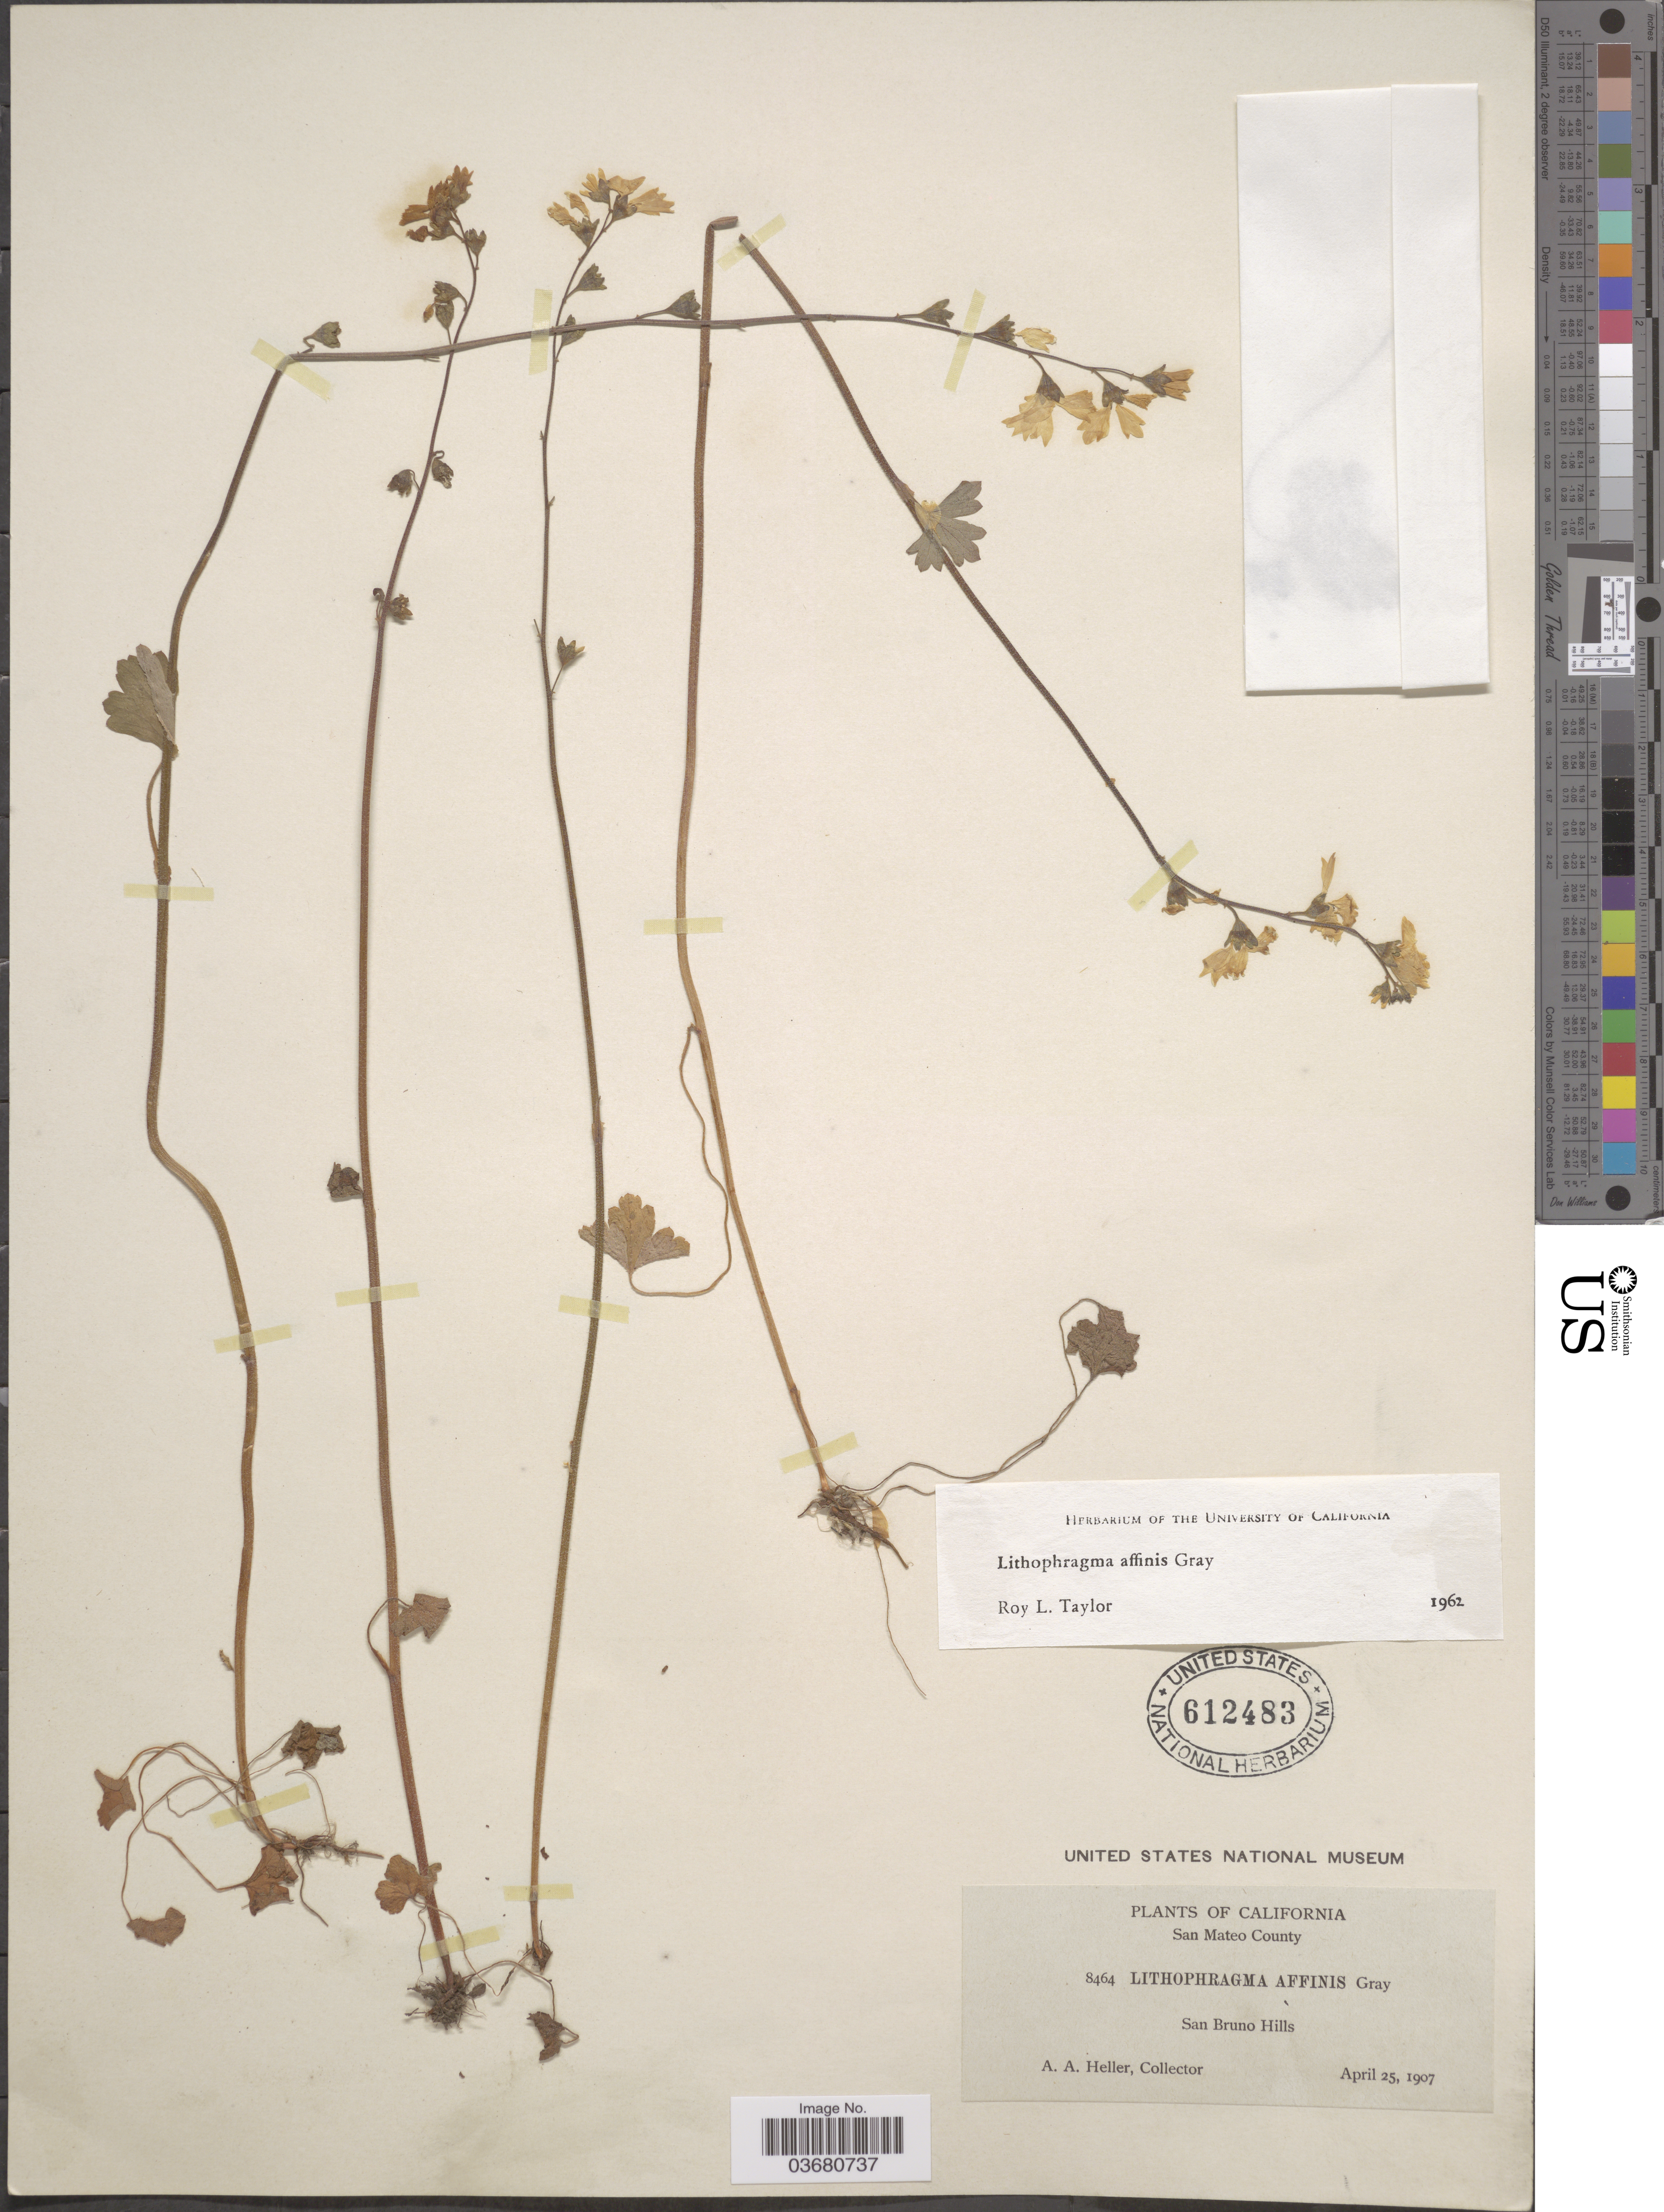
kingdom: Plantae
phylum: Tracheophyta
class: Magnoliopsida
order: Saxifragales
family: Saxifragaceae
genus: Lithophragma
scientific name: Lithophragma affine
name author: A. Gray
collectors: A. A. Heller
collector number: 8464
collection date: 1907-04-25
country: United States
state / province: California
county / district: San Mateo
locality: San Mateo County. San Bruno Hills.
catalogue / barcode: US 612483